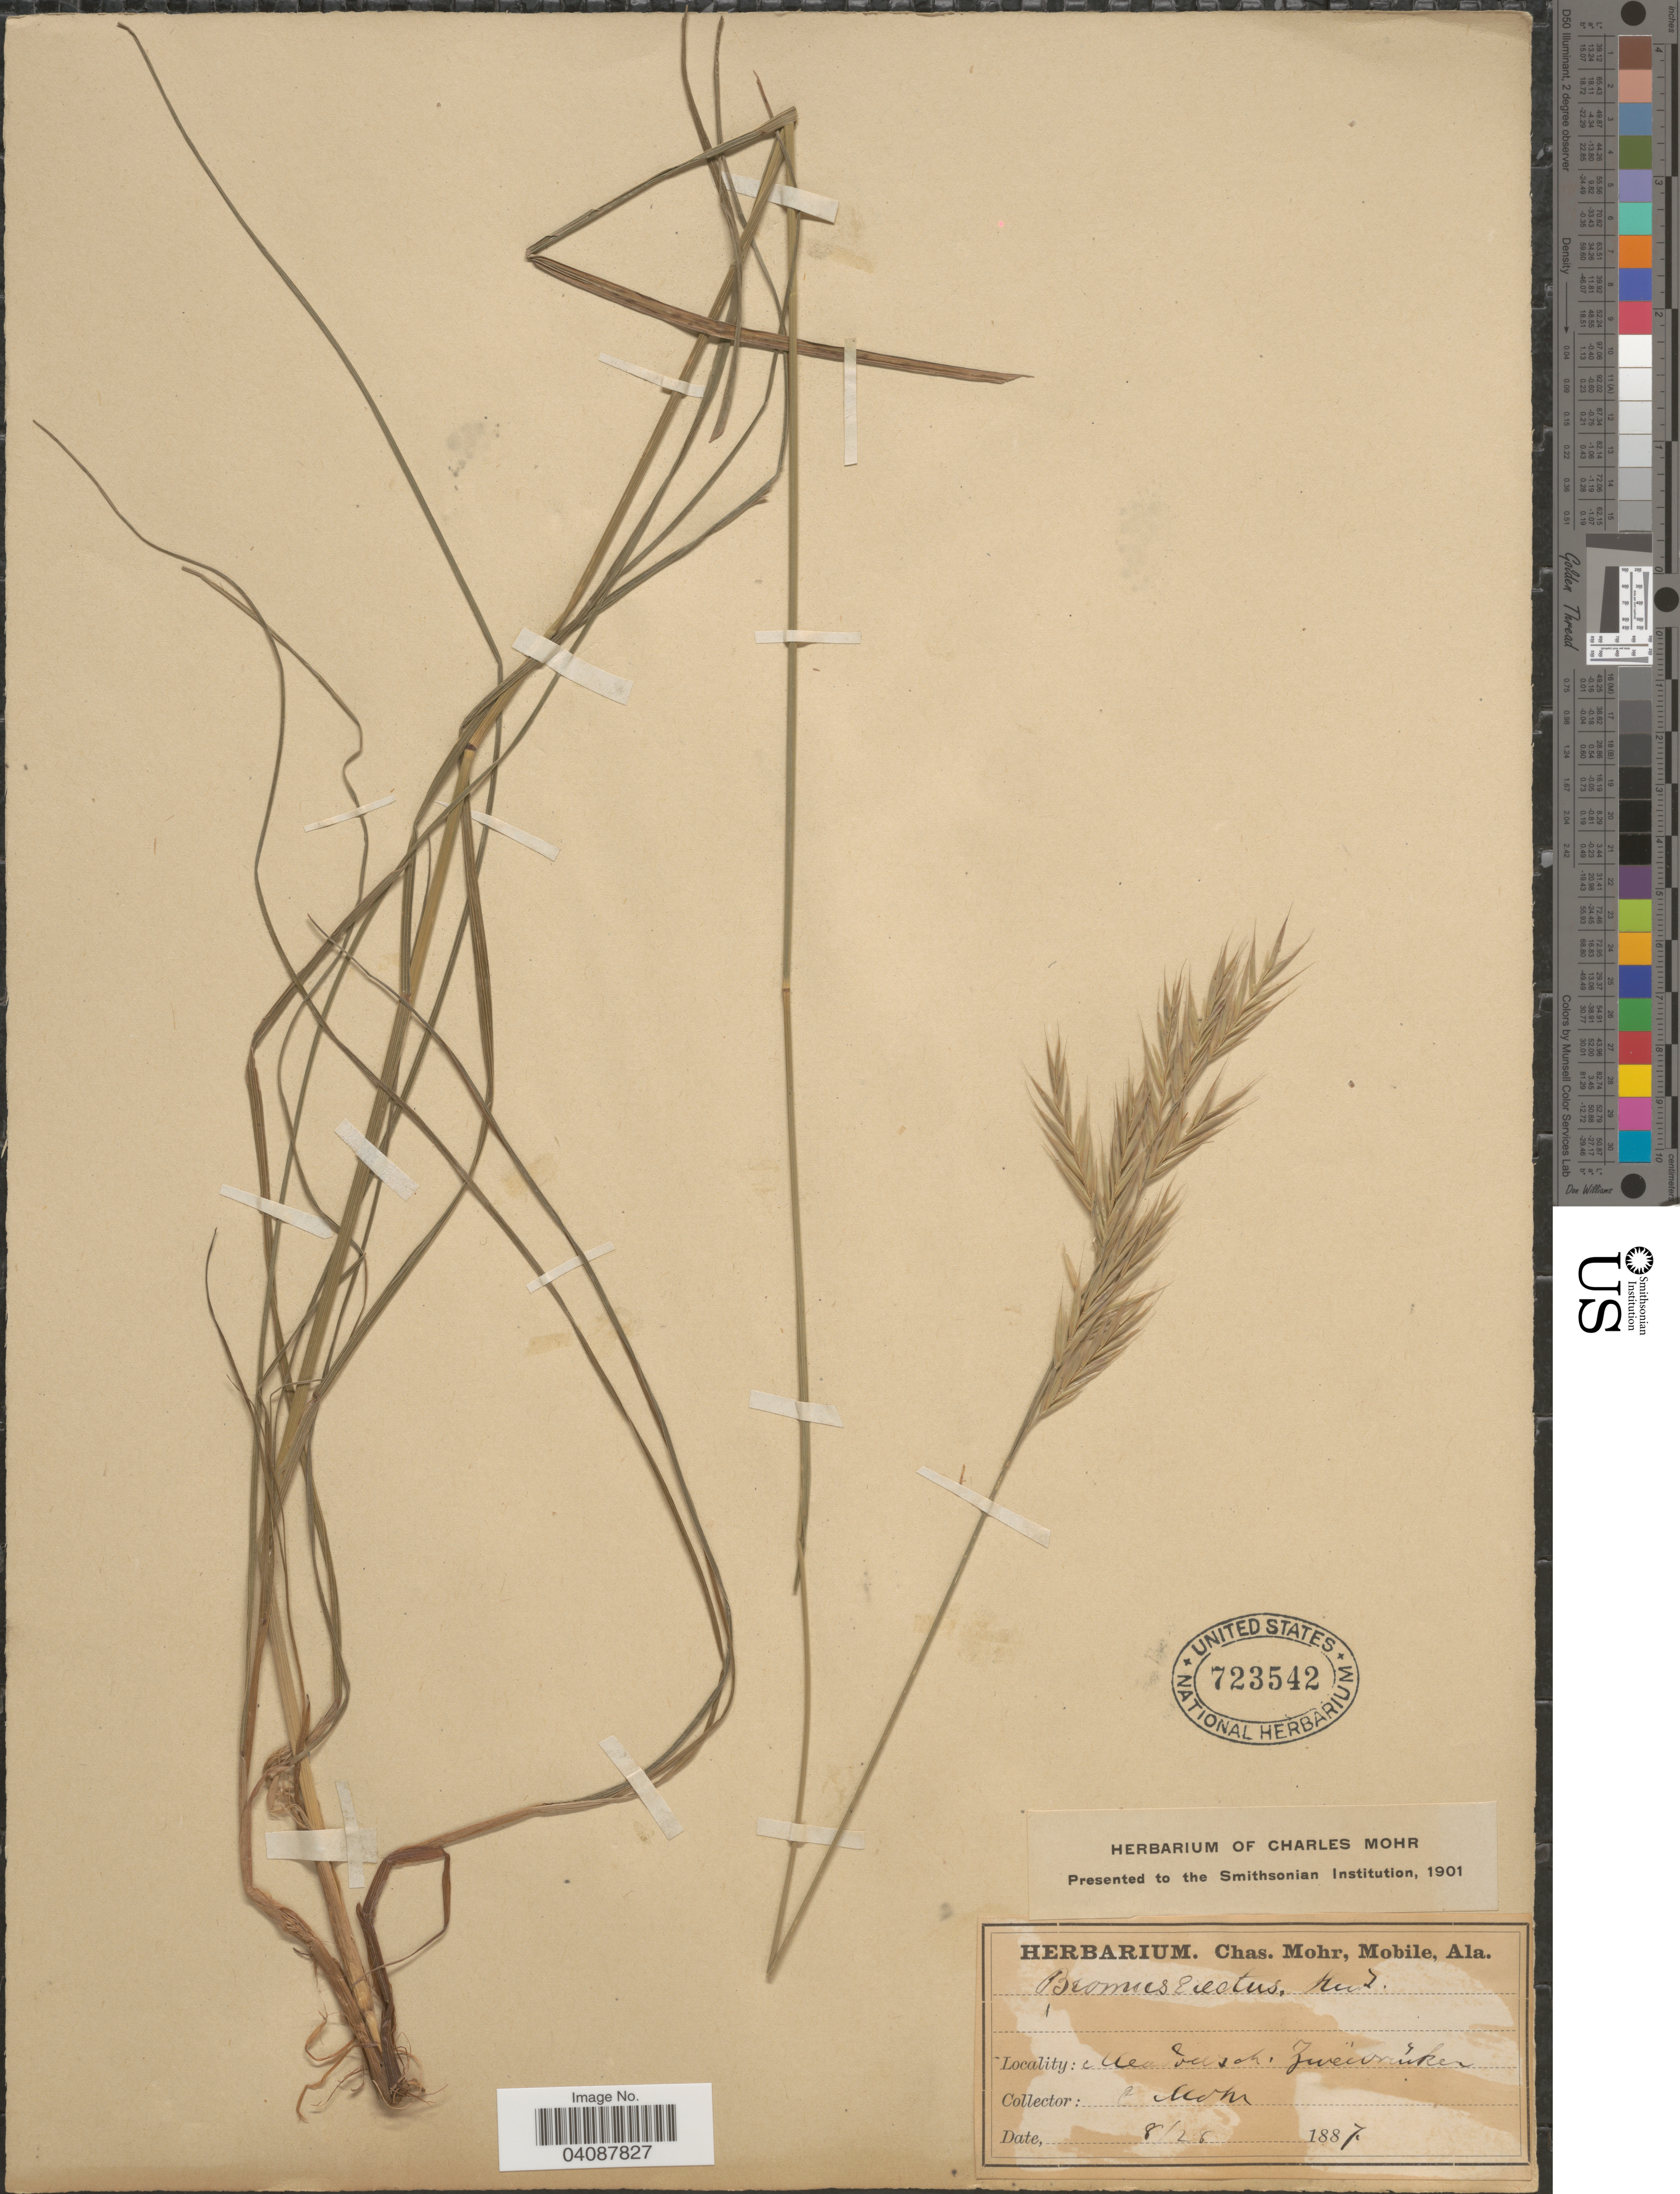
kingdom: Plantae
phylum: Tracheophyta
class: Liliopsida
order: Poales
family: Poaceae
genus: Bromus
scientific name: Bromus erectus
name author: Huds.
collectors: Mohr, C. T. (herbarium)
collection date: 1887-08-26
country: Germany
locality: Zweibrücken.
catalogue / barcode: US 723542